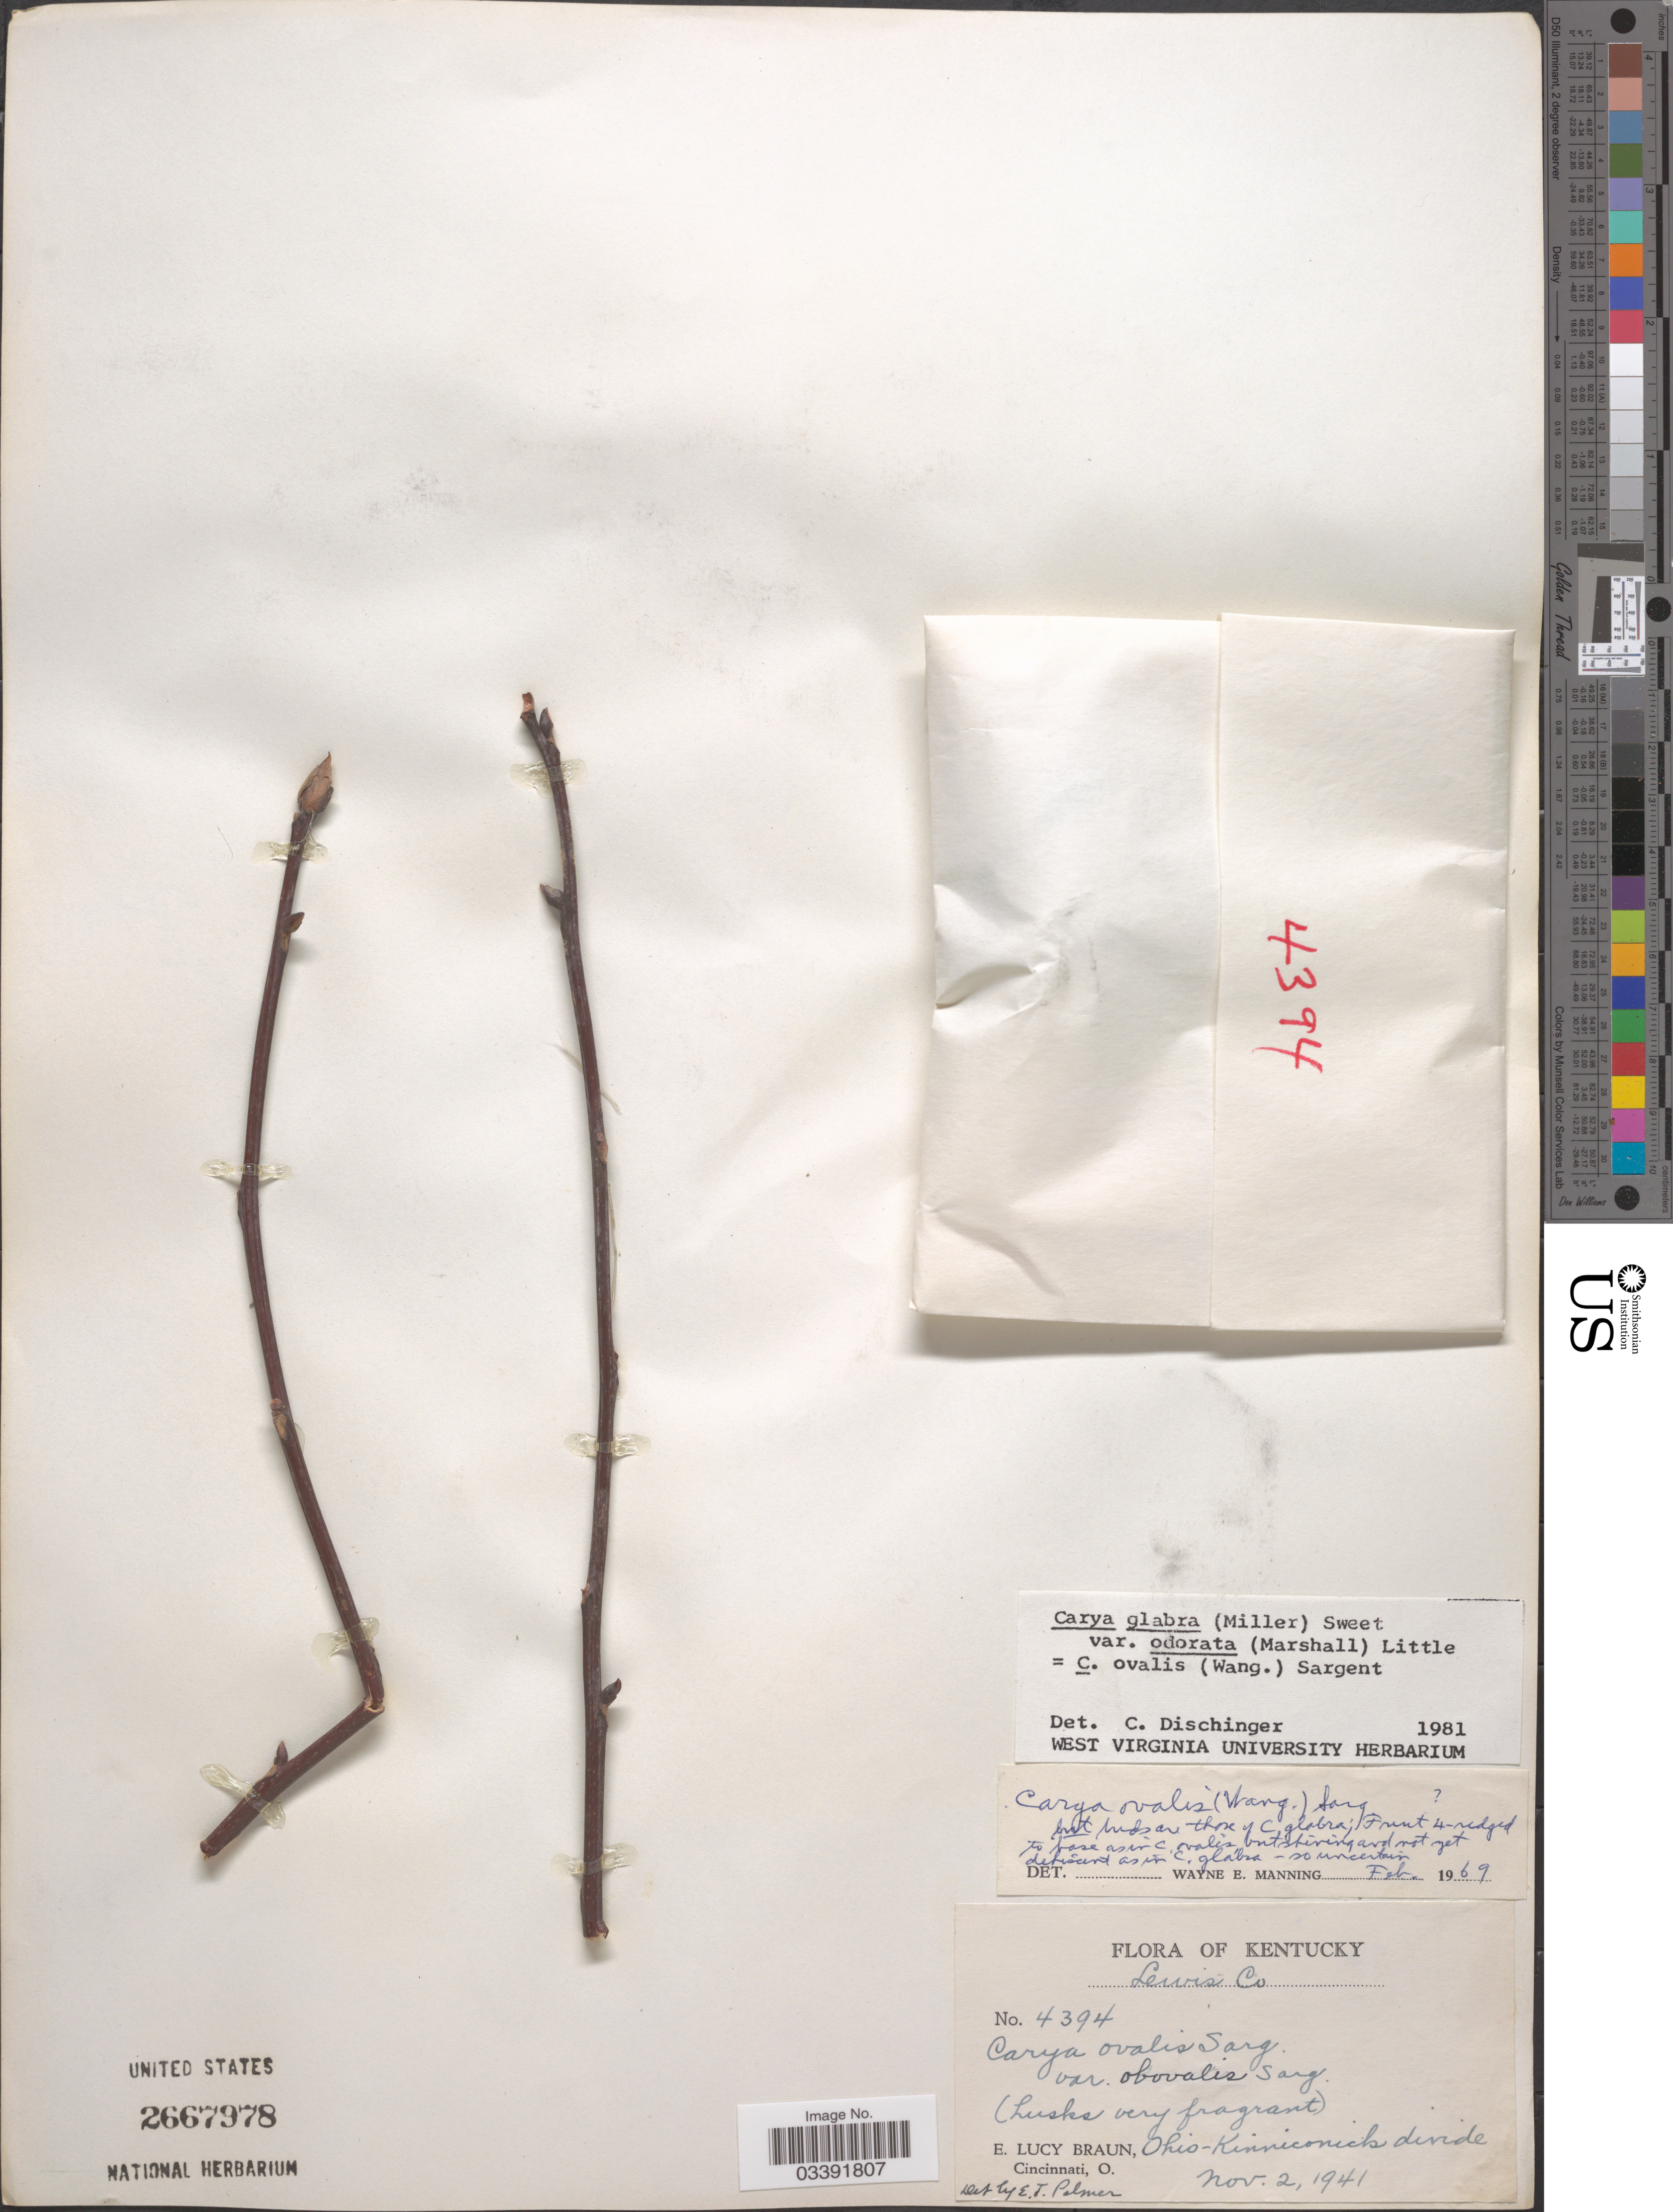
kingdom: Plantae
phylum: Tracheophyta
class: Magnoliopsida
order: Fagales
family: Juglandaceae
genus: Carya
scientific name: Carya glabra var. odorata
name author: (Marshall) Little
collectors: E. L. Braun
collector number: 4394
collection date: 1941-11-02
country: United States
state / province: Kentucky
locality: Lewis Co. Ohio-Kinniconick divide.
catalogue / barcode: US 2667978